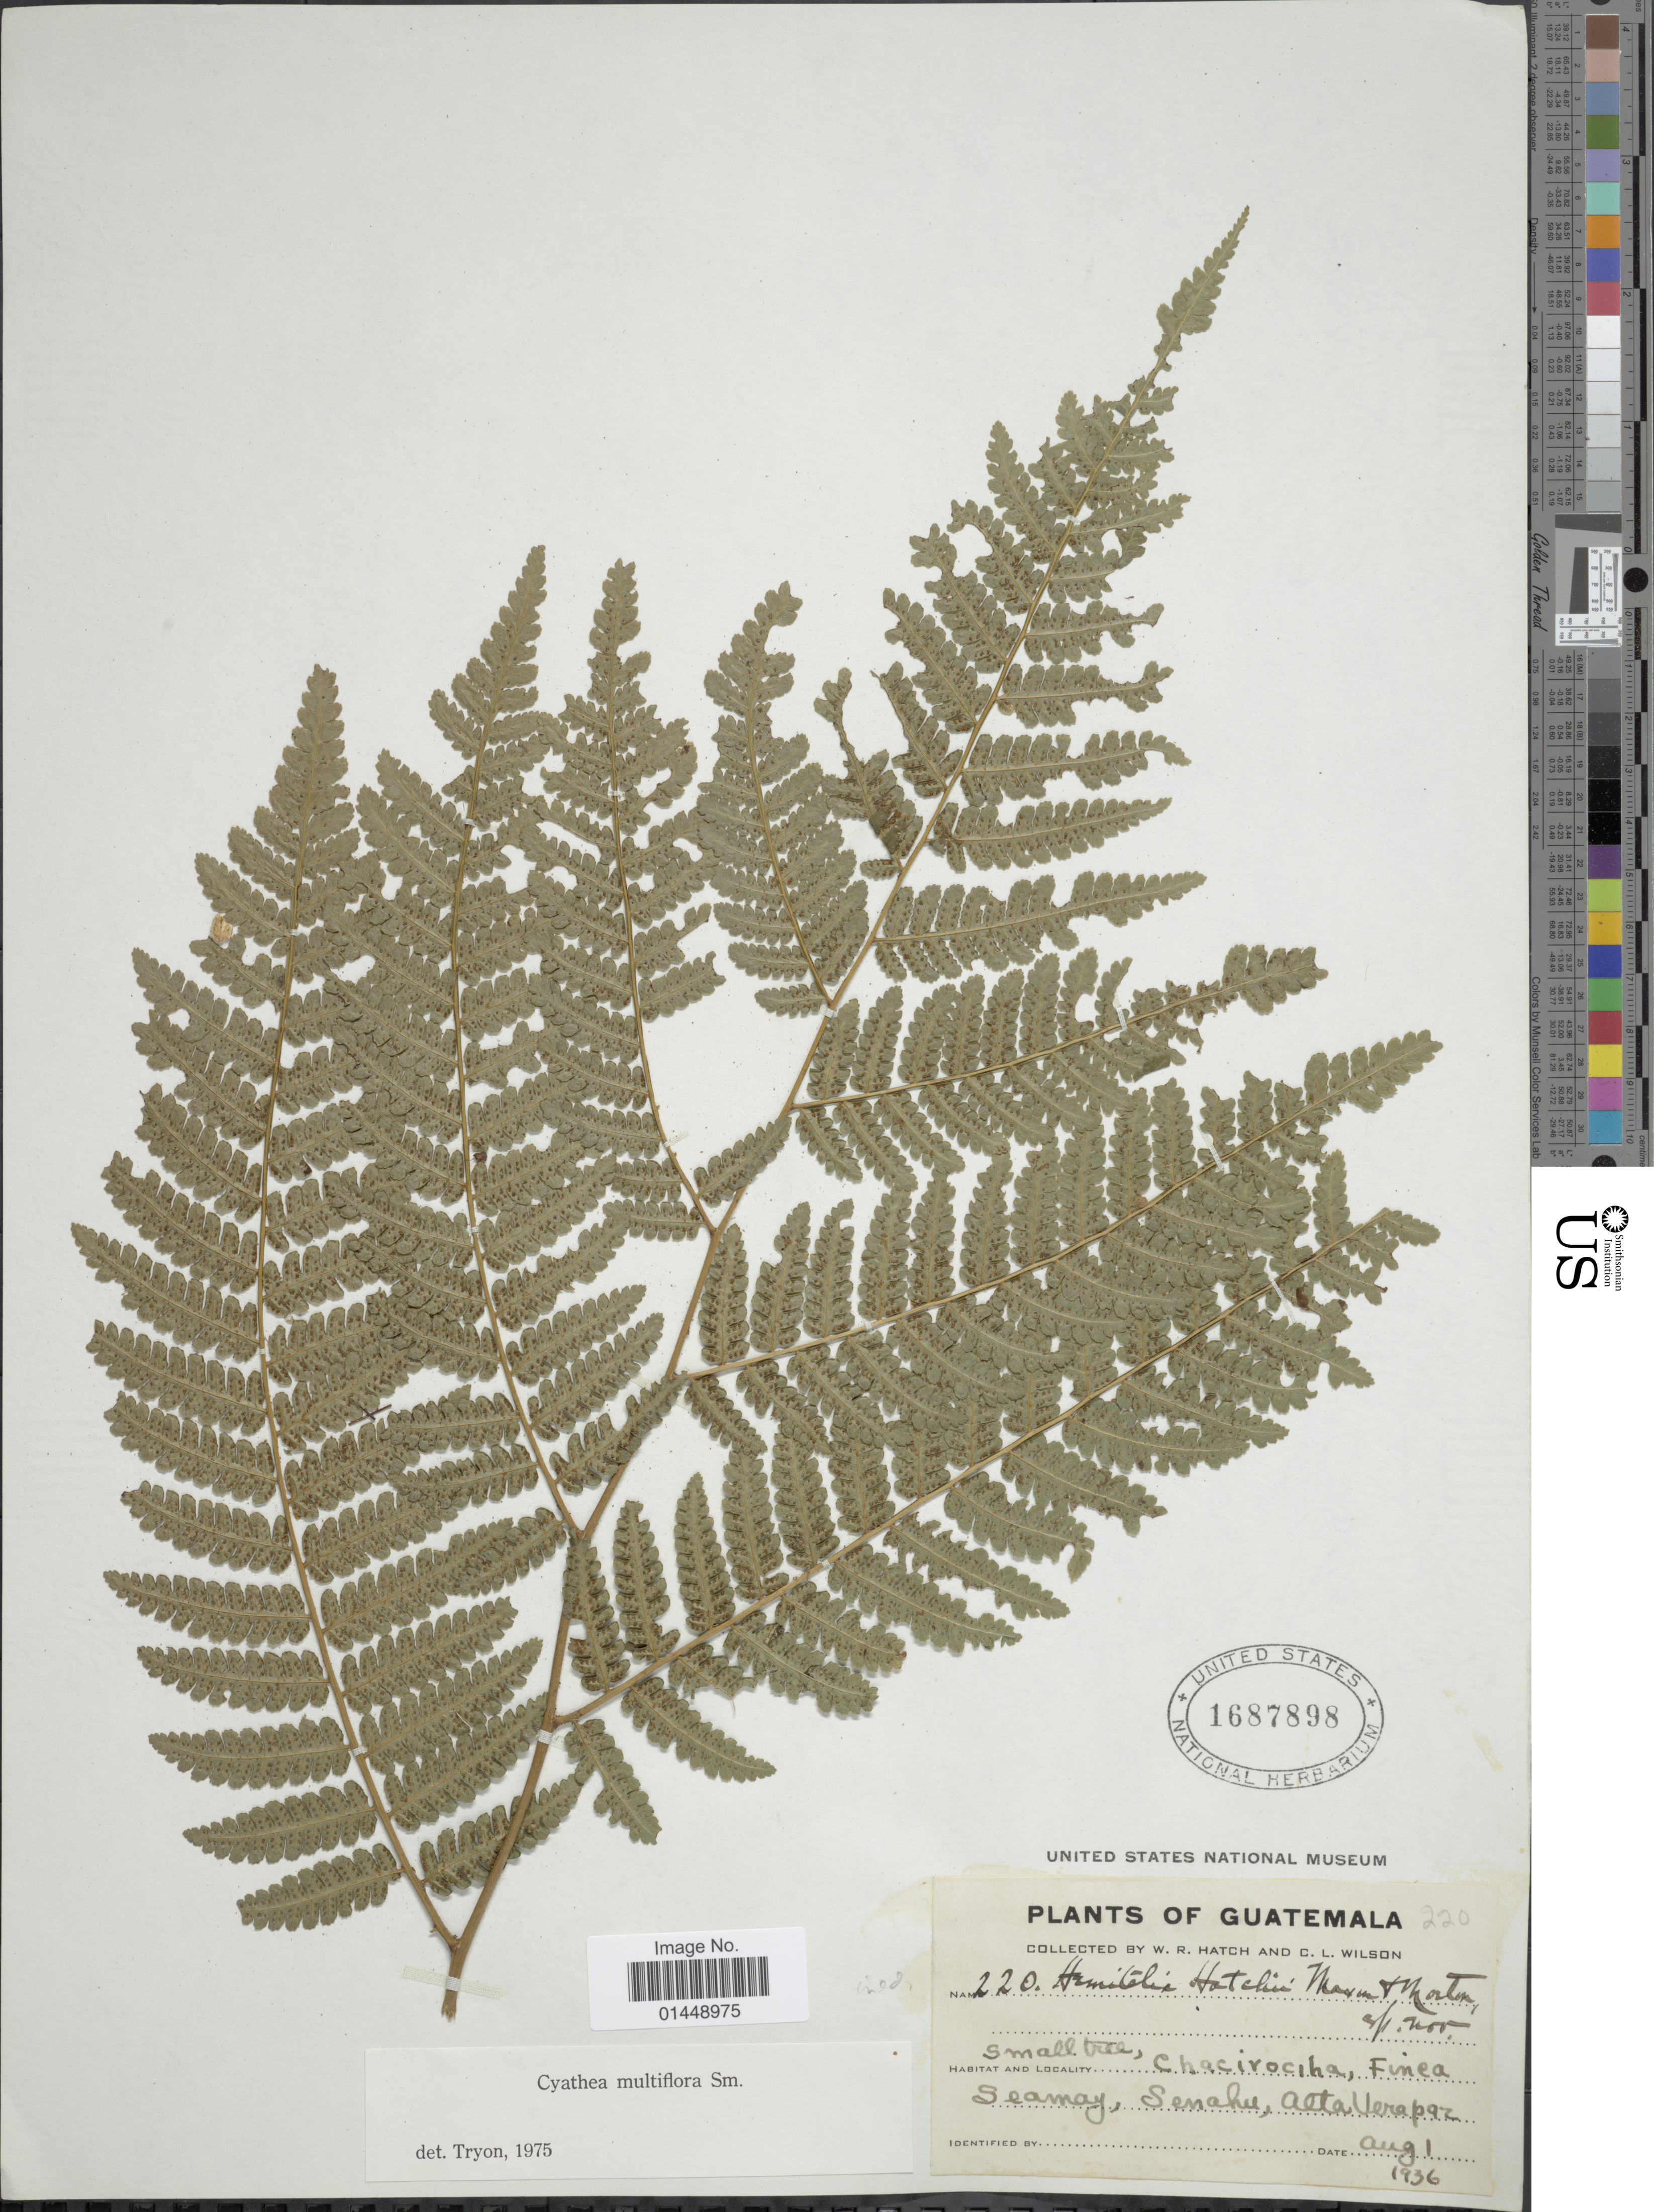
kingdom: Plantae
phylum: Tracheophyta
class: Polypodiopsida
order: Cyatheales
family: Cyatheaceae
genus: Cyathea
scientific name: Cyathea multiflora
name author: Sm.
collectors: W. Hatch & C. L. Wilson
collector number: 220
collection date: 1936-08-01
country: Guatemala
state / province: Alta Verapaz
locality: Chacirociha, Finca Seamay, Senahu, Alta Verapaz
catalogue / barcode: US 1687898